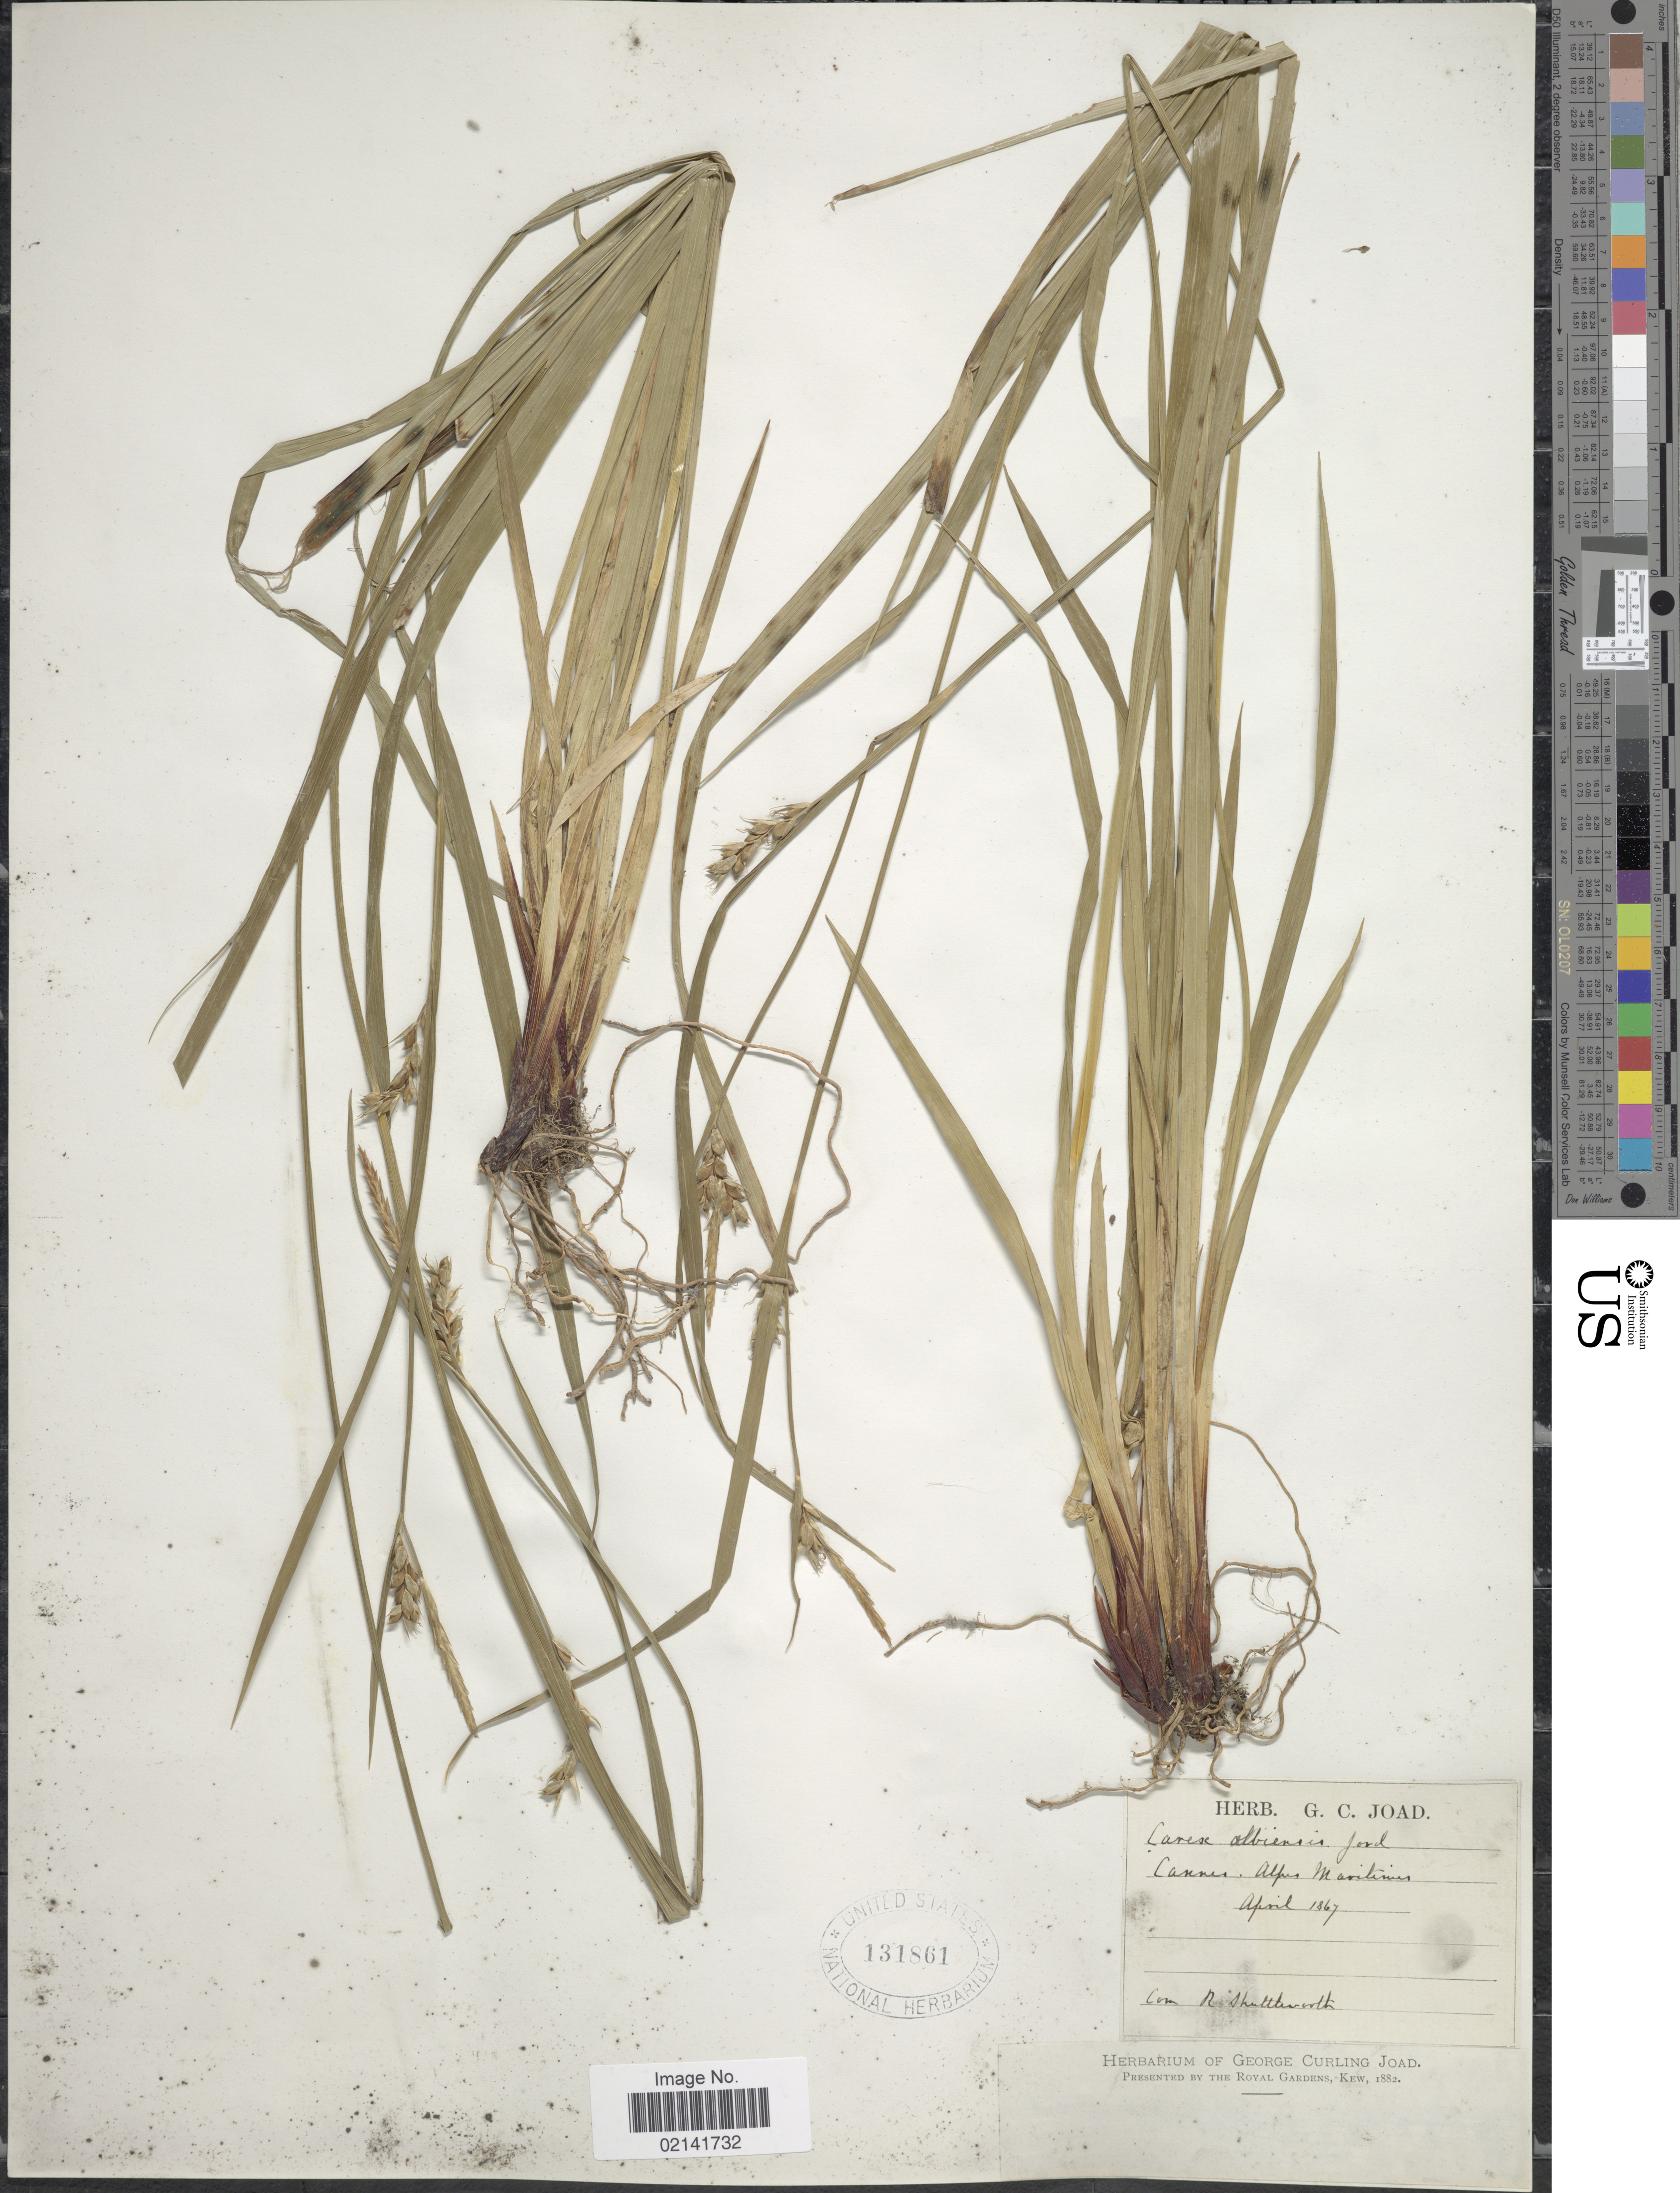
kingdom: Plantae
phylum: Tracheophyta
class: Liliopsida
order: Poales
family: Cyperaceae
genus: Carex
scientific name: Carex olbiensis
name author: Jord.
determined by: Strong, Mark T., (BOT), Smithsonian Institution - National Museum of Natural History (UNITED STATES)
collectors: ex herb. George Curling Joad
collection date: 1867-04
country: France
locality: Cannes. Alpes-Maritimes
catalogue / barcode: US 131861